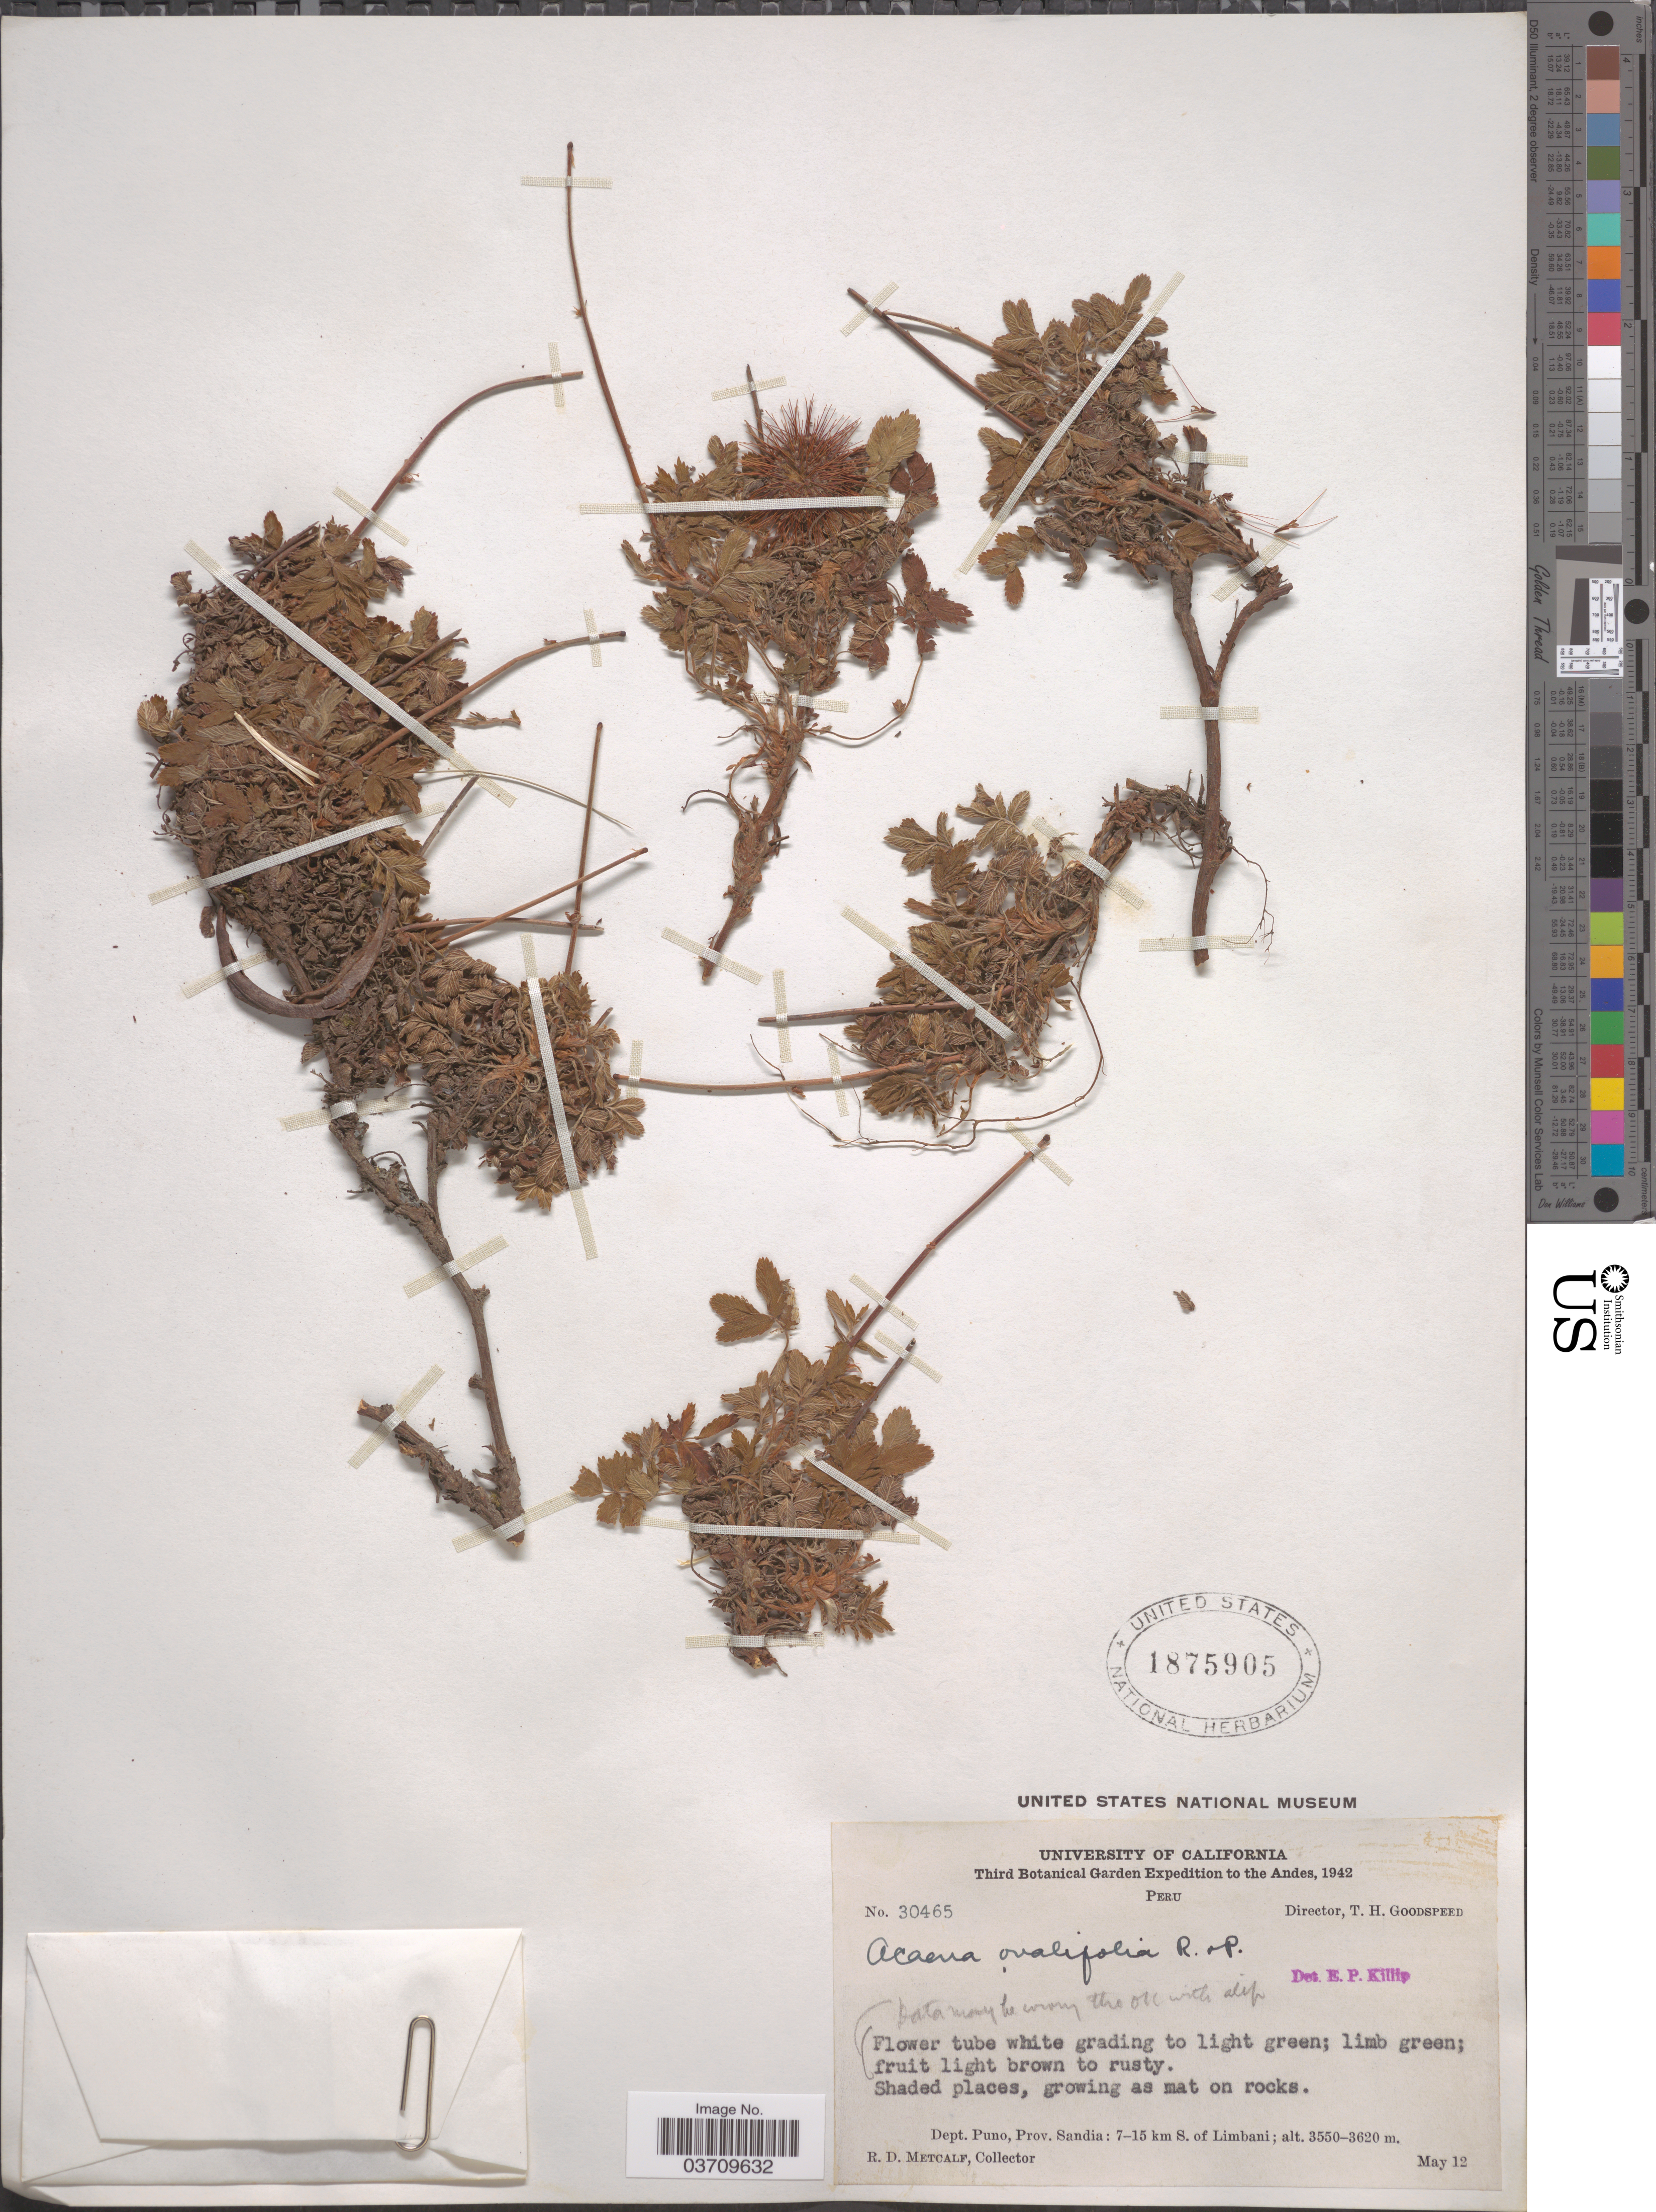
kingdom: Plantae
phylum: Tracheophyta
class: Magnoliopsida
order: Rosales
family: Rosaceae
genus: Acaena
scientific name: Acaena ovalifolia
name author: Ruiz & Pav.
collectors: R. D. Metcalf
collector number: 30465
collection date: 1942-05-12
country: Peru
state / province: Puno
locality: Andes. Dept. Puno, Prov. Sandia: 7-15 km S. of Limbani.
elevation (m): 3550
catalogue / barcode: US 1875905